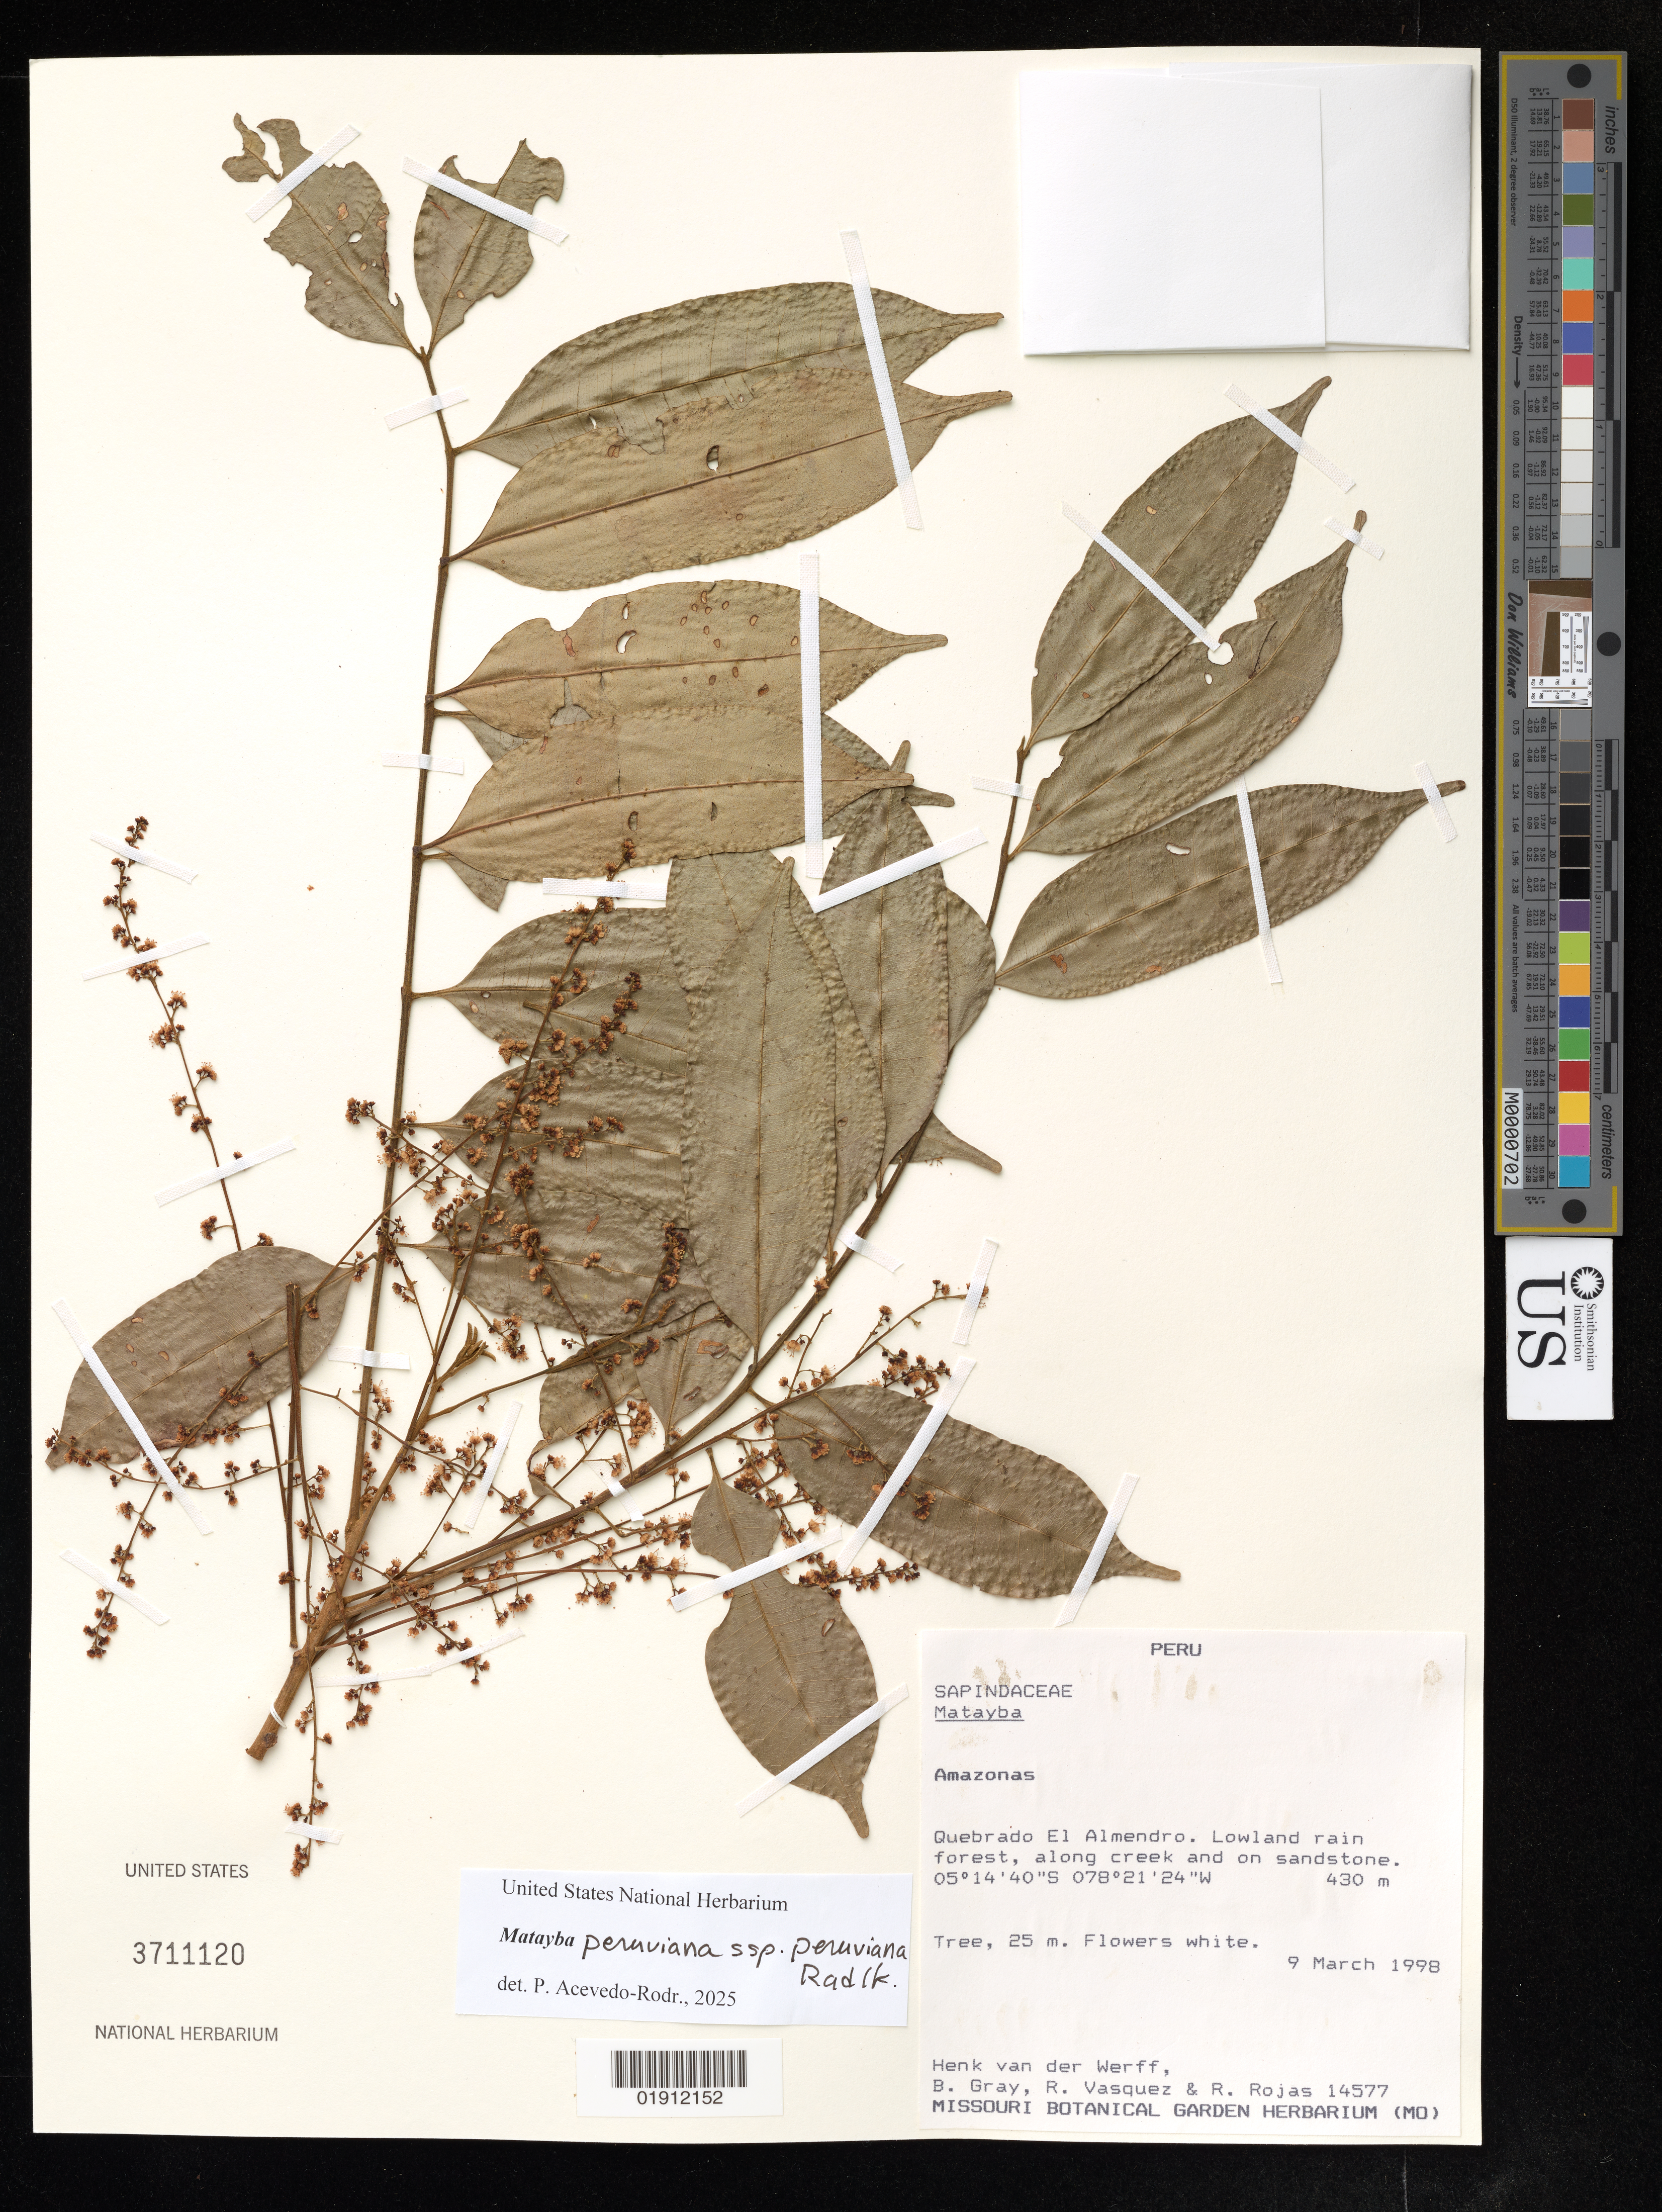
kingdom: Plantae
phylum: Tracheophyta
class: Magnoliopsida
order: Sapindales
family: Sapindaceae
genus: Matayba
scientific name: Matayba peruviana subsp. peruviana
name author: Radlk.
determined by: Acevedo-Rodriguez, P., (US), Smithsonian Institution - National Museum of Natural History (UNITED STATES)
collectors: H. van der Werff, B. Gray, R. Vásquez M. & R. Rojas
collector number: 14577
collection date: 1998-03-09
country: Peru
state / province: Amazonas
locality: Quebrado El Almendro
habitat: Lowland rain forest, along creek and on sandstone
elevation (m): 430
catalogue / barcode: US 3711120